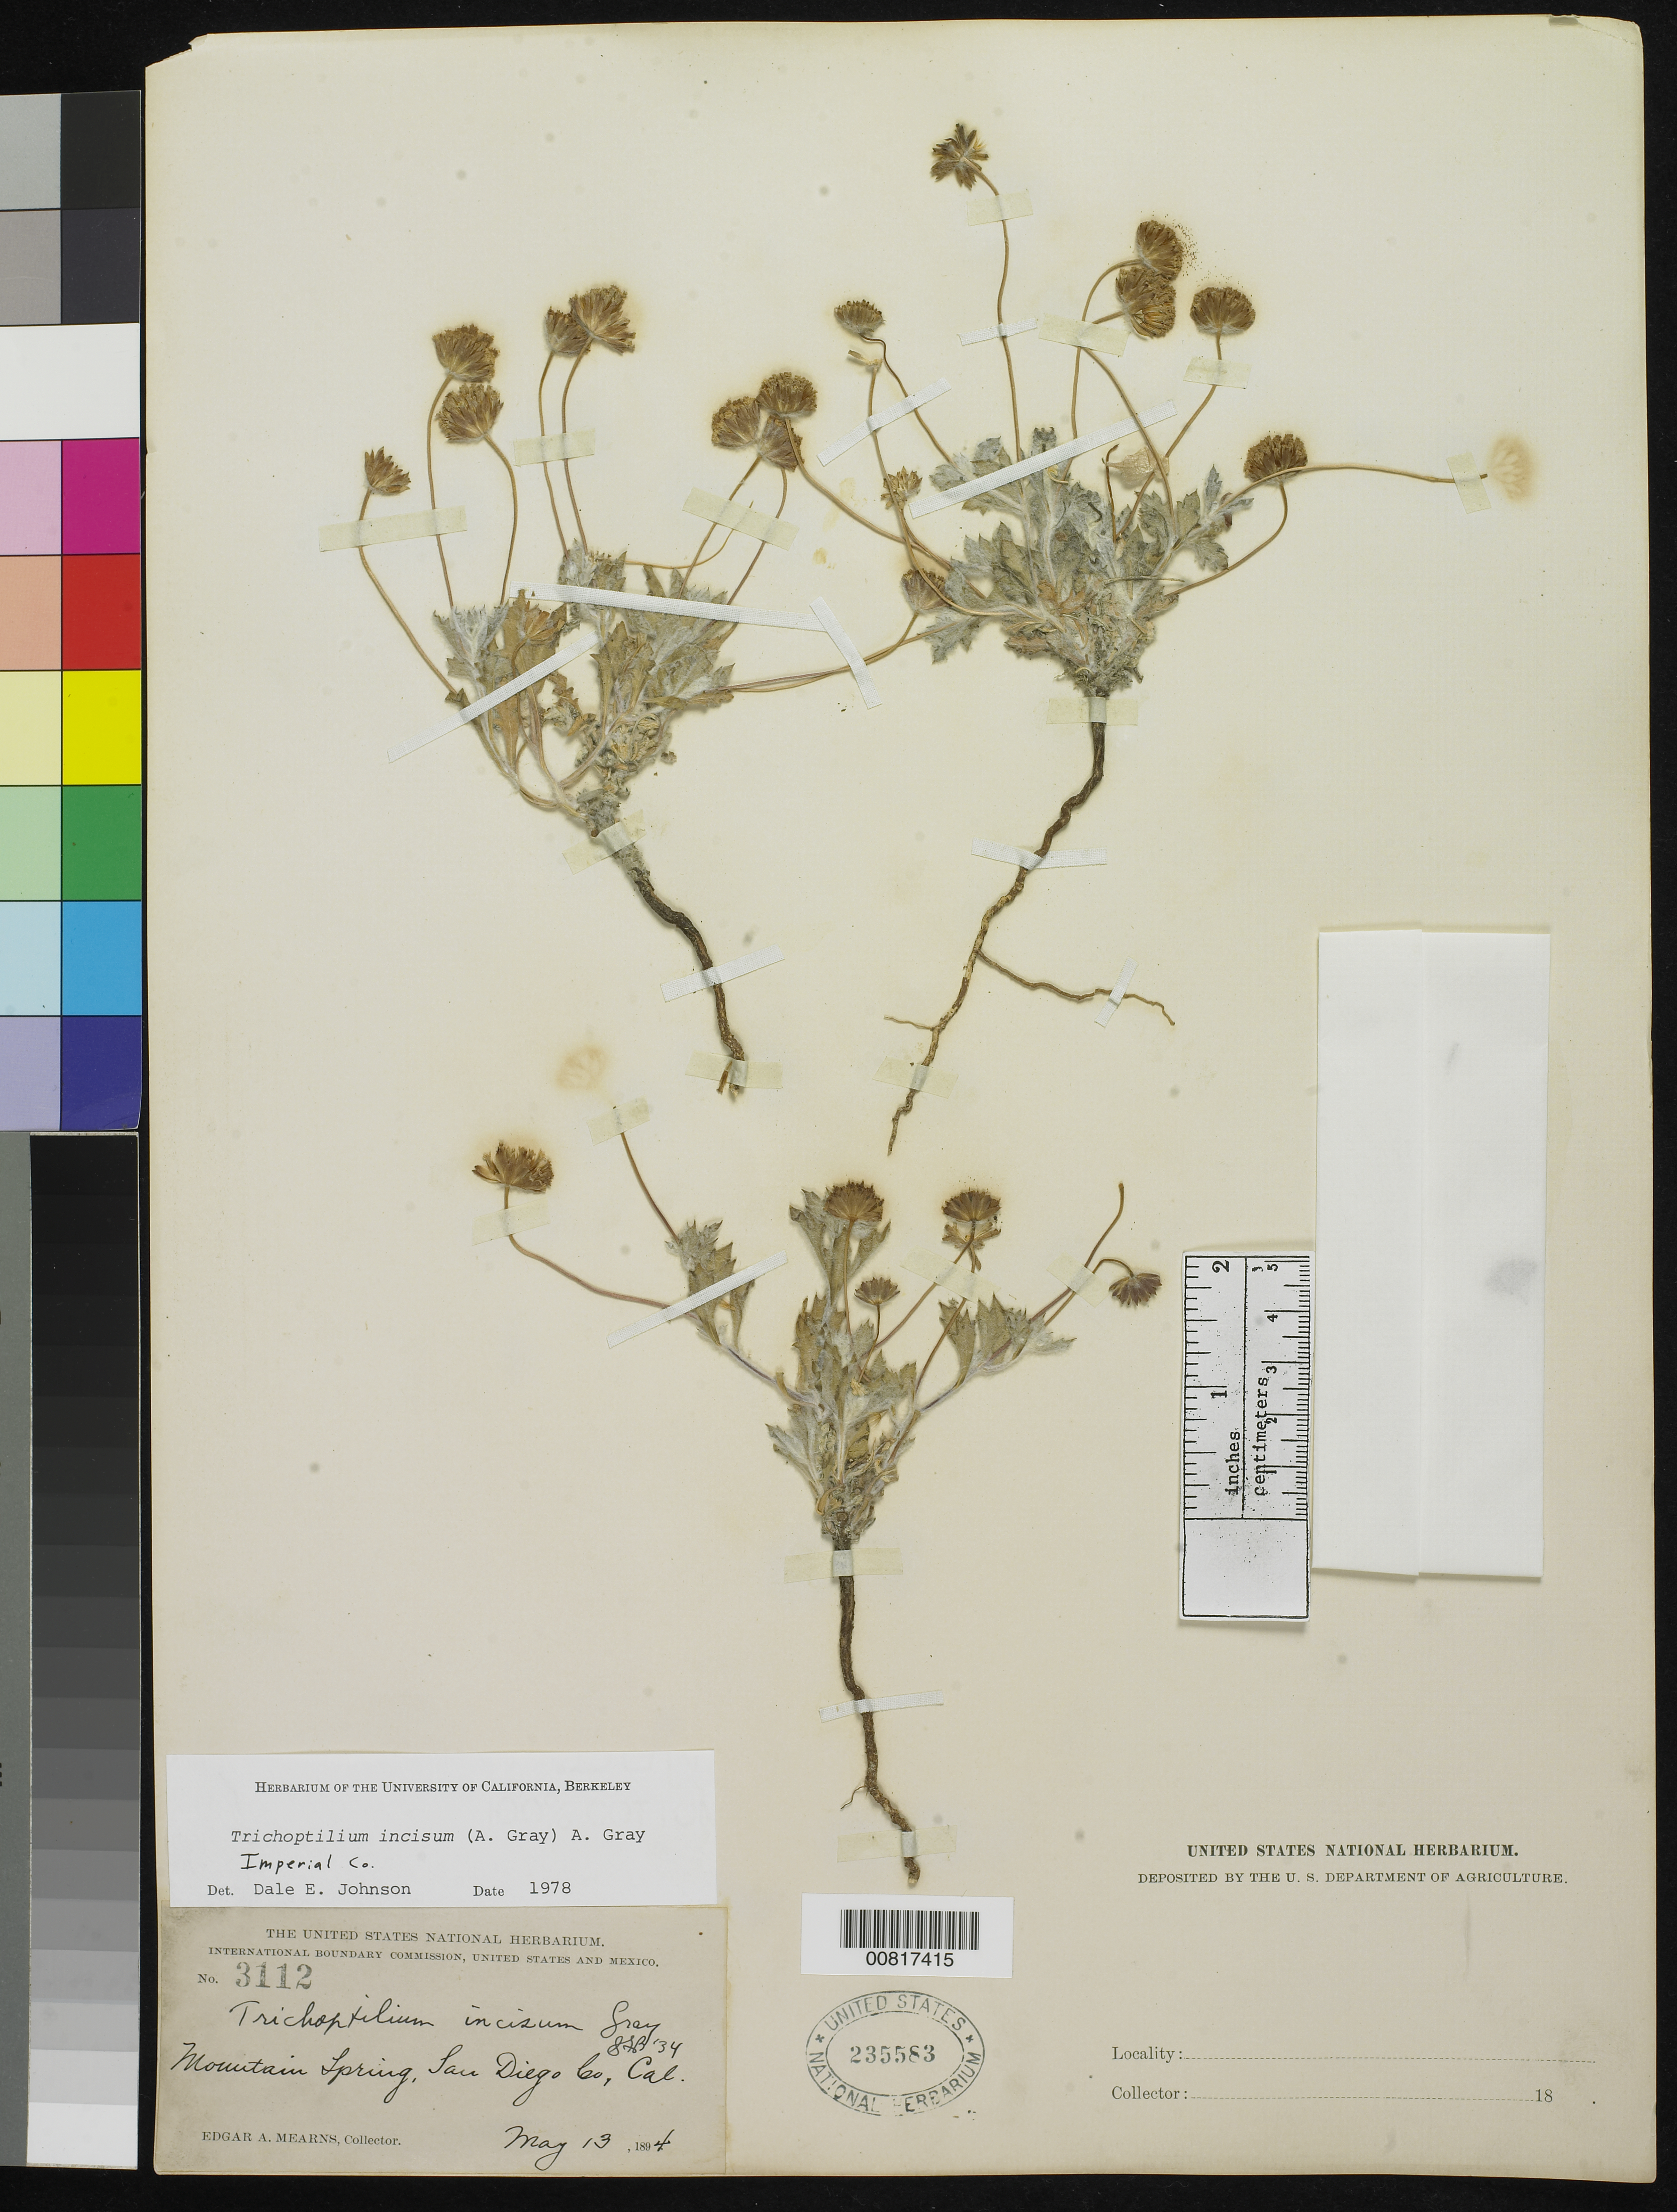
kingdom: Plantae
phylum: Tracheophyta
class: Magnoliopsida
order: Asterales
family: Asteraceae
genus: Trichoptilium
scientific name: Trichoptilium incisum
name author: (A. Gray) A. Gray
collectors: E. A. Mearns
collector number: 3112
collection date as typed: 13 May 1894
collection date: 1894-05-13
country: United States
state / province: California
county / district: San Diego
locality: Mountain Spring, San Diego County, California.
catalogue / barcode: US 235583